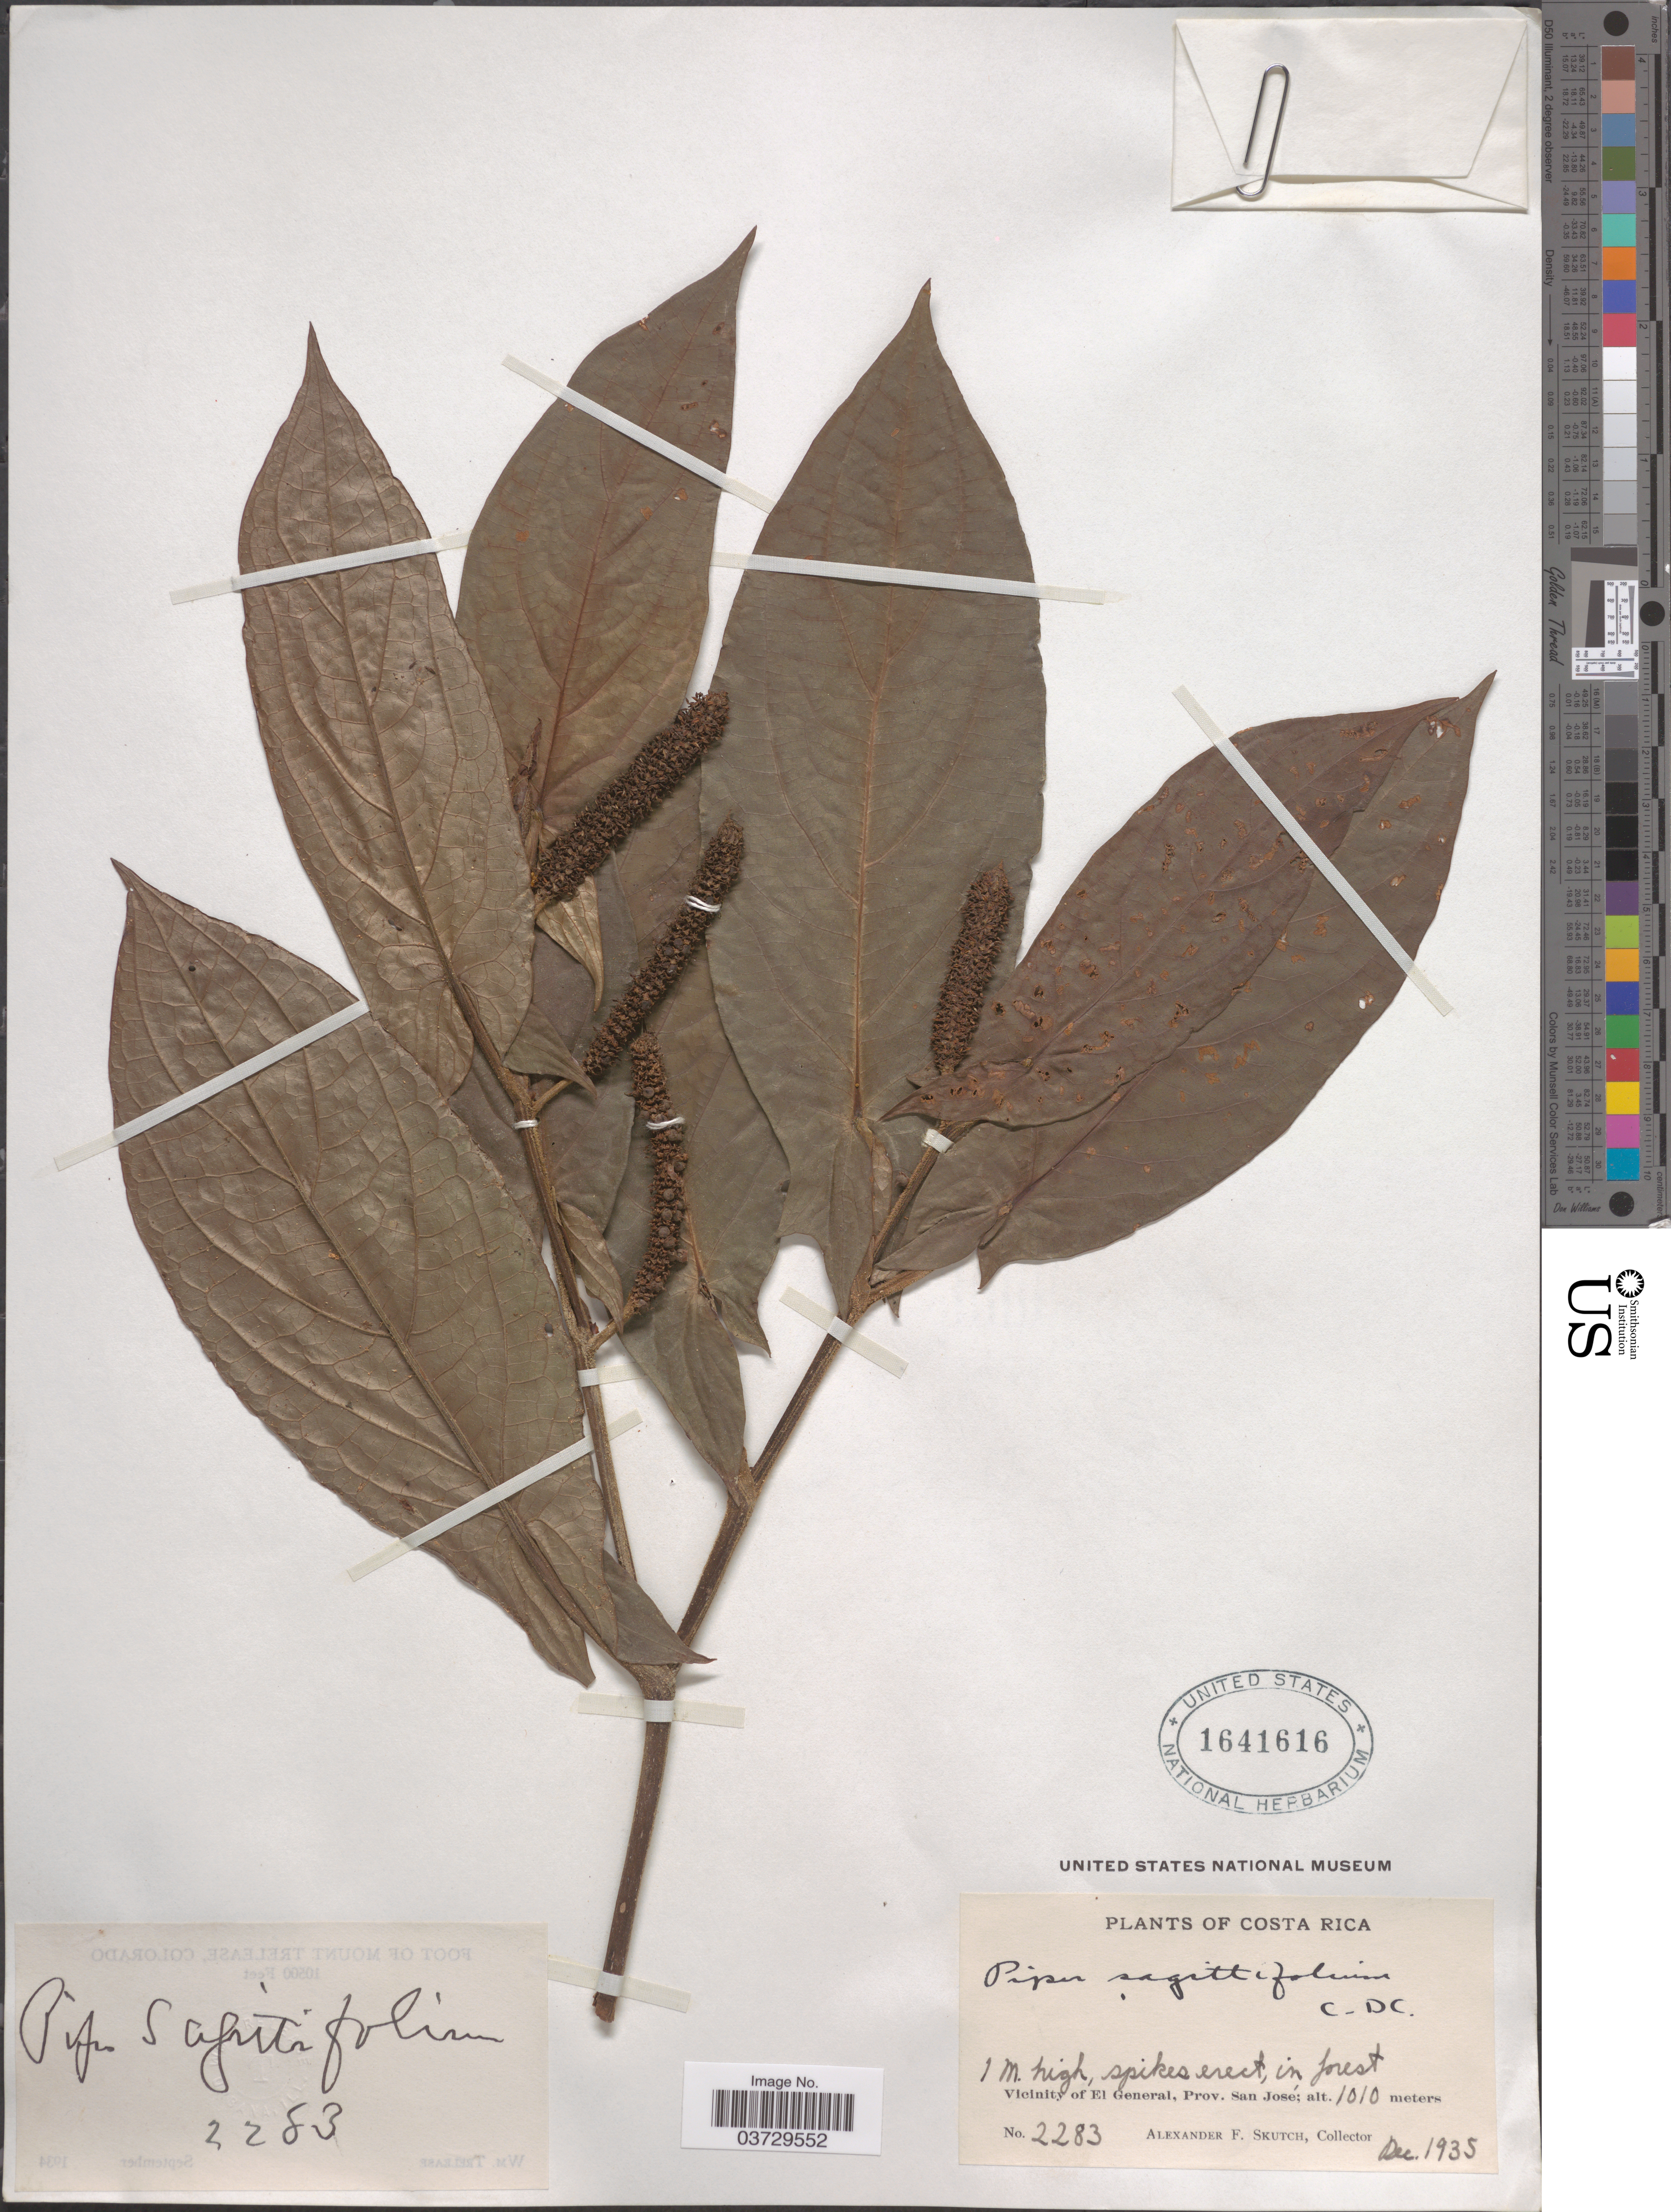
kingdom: Plantae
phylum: Tracheophyta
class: Magnoliopsida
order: Piperales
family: Piperaceae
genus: Piper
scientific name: Piper sagittifolium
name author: C. DC. in Pittier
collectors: A. F. Skutch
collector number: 2283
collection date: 1935-12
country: Costa Rica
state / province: San José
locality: Vicinity of El General.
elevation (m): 1010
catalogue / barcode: US 1641616